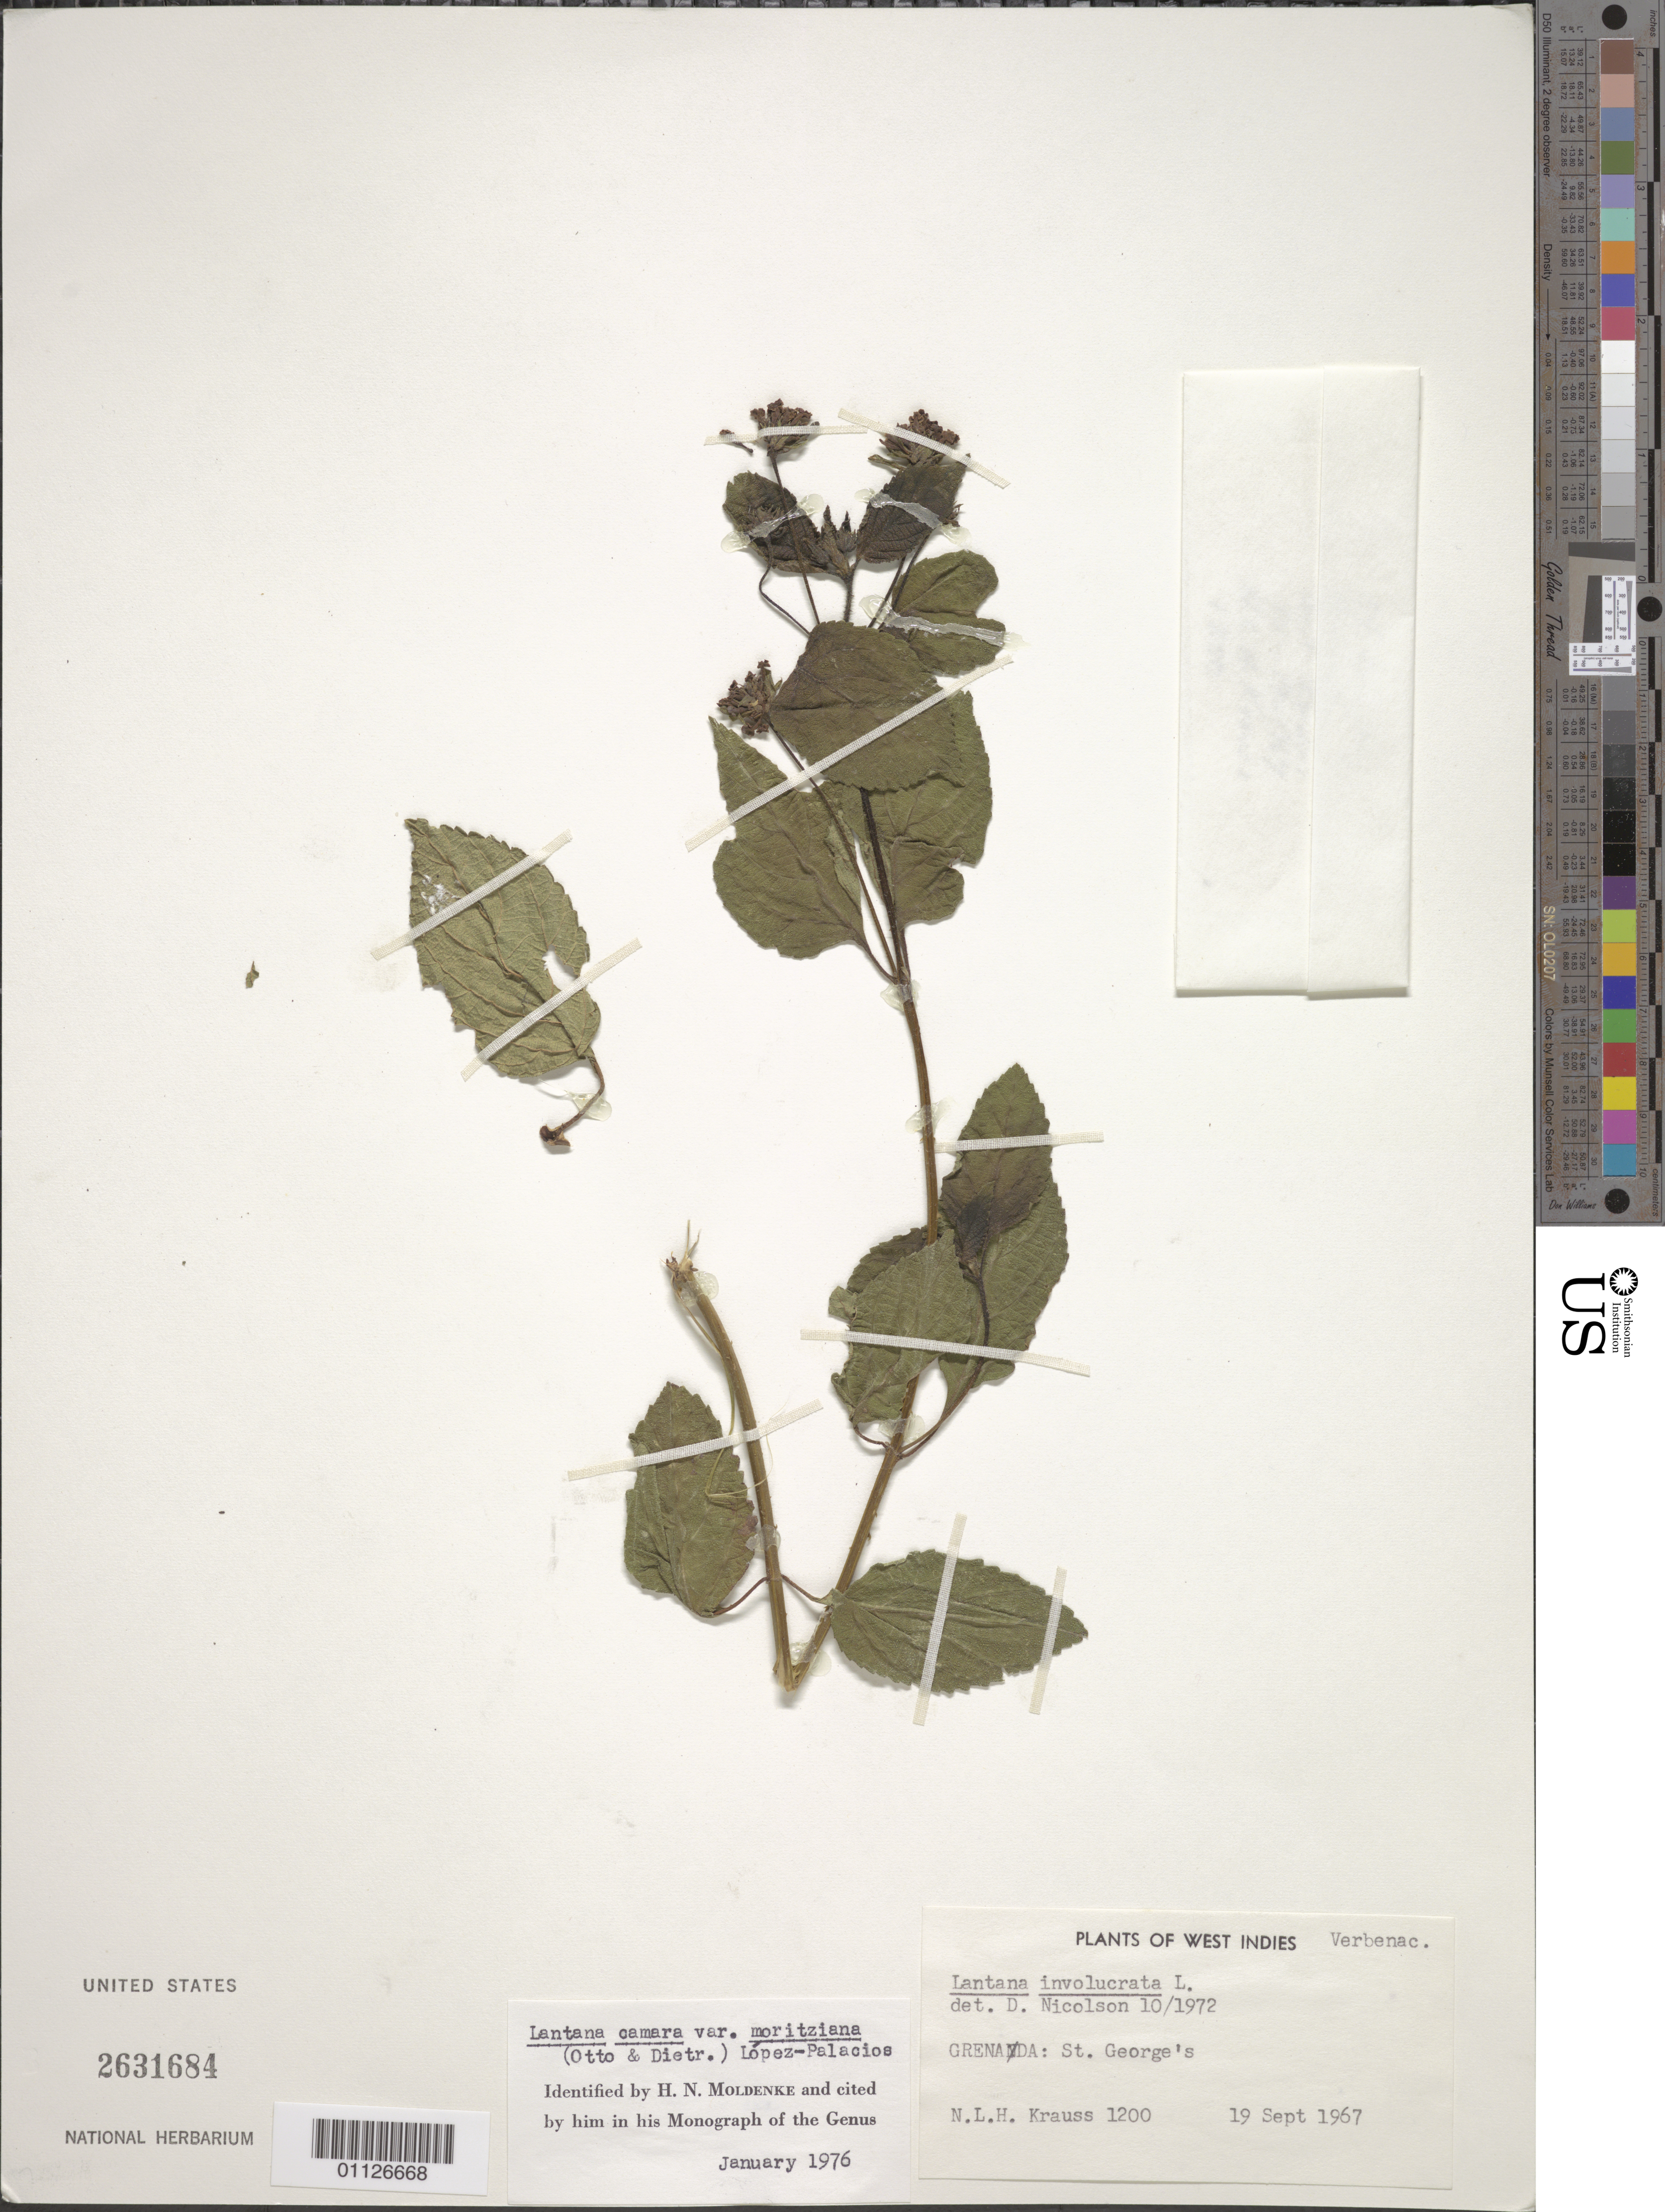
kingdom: Plantae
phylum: Tracheophyta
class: Magnoliopsida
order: Lamiales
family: Verbenaceae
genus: Lantana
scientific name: Lantana camara var. moritziana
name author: (Otto & A. Dietr.) López-Pal.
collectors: N. Krauss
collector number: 1200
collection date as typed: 19 Sep 1967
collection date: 1967-09-19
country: Grenada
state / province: Saint George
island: Grenada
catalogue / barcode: US 2631684